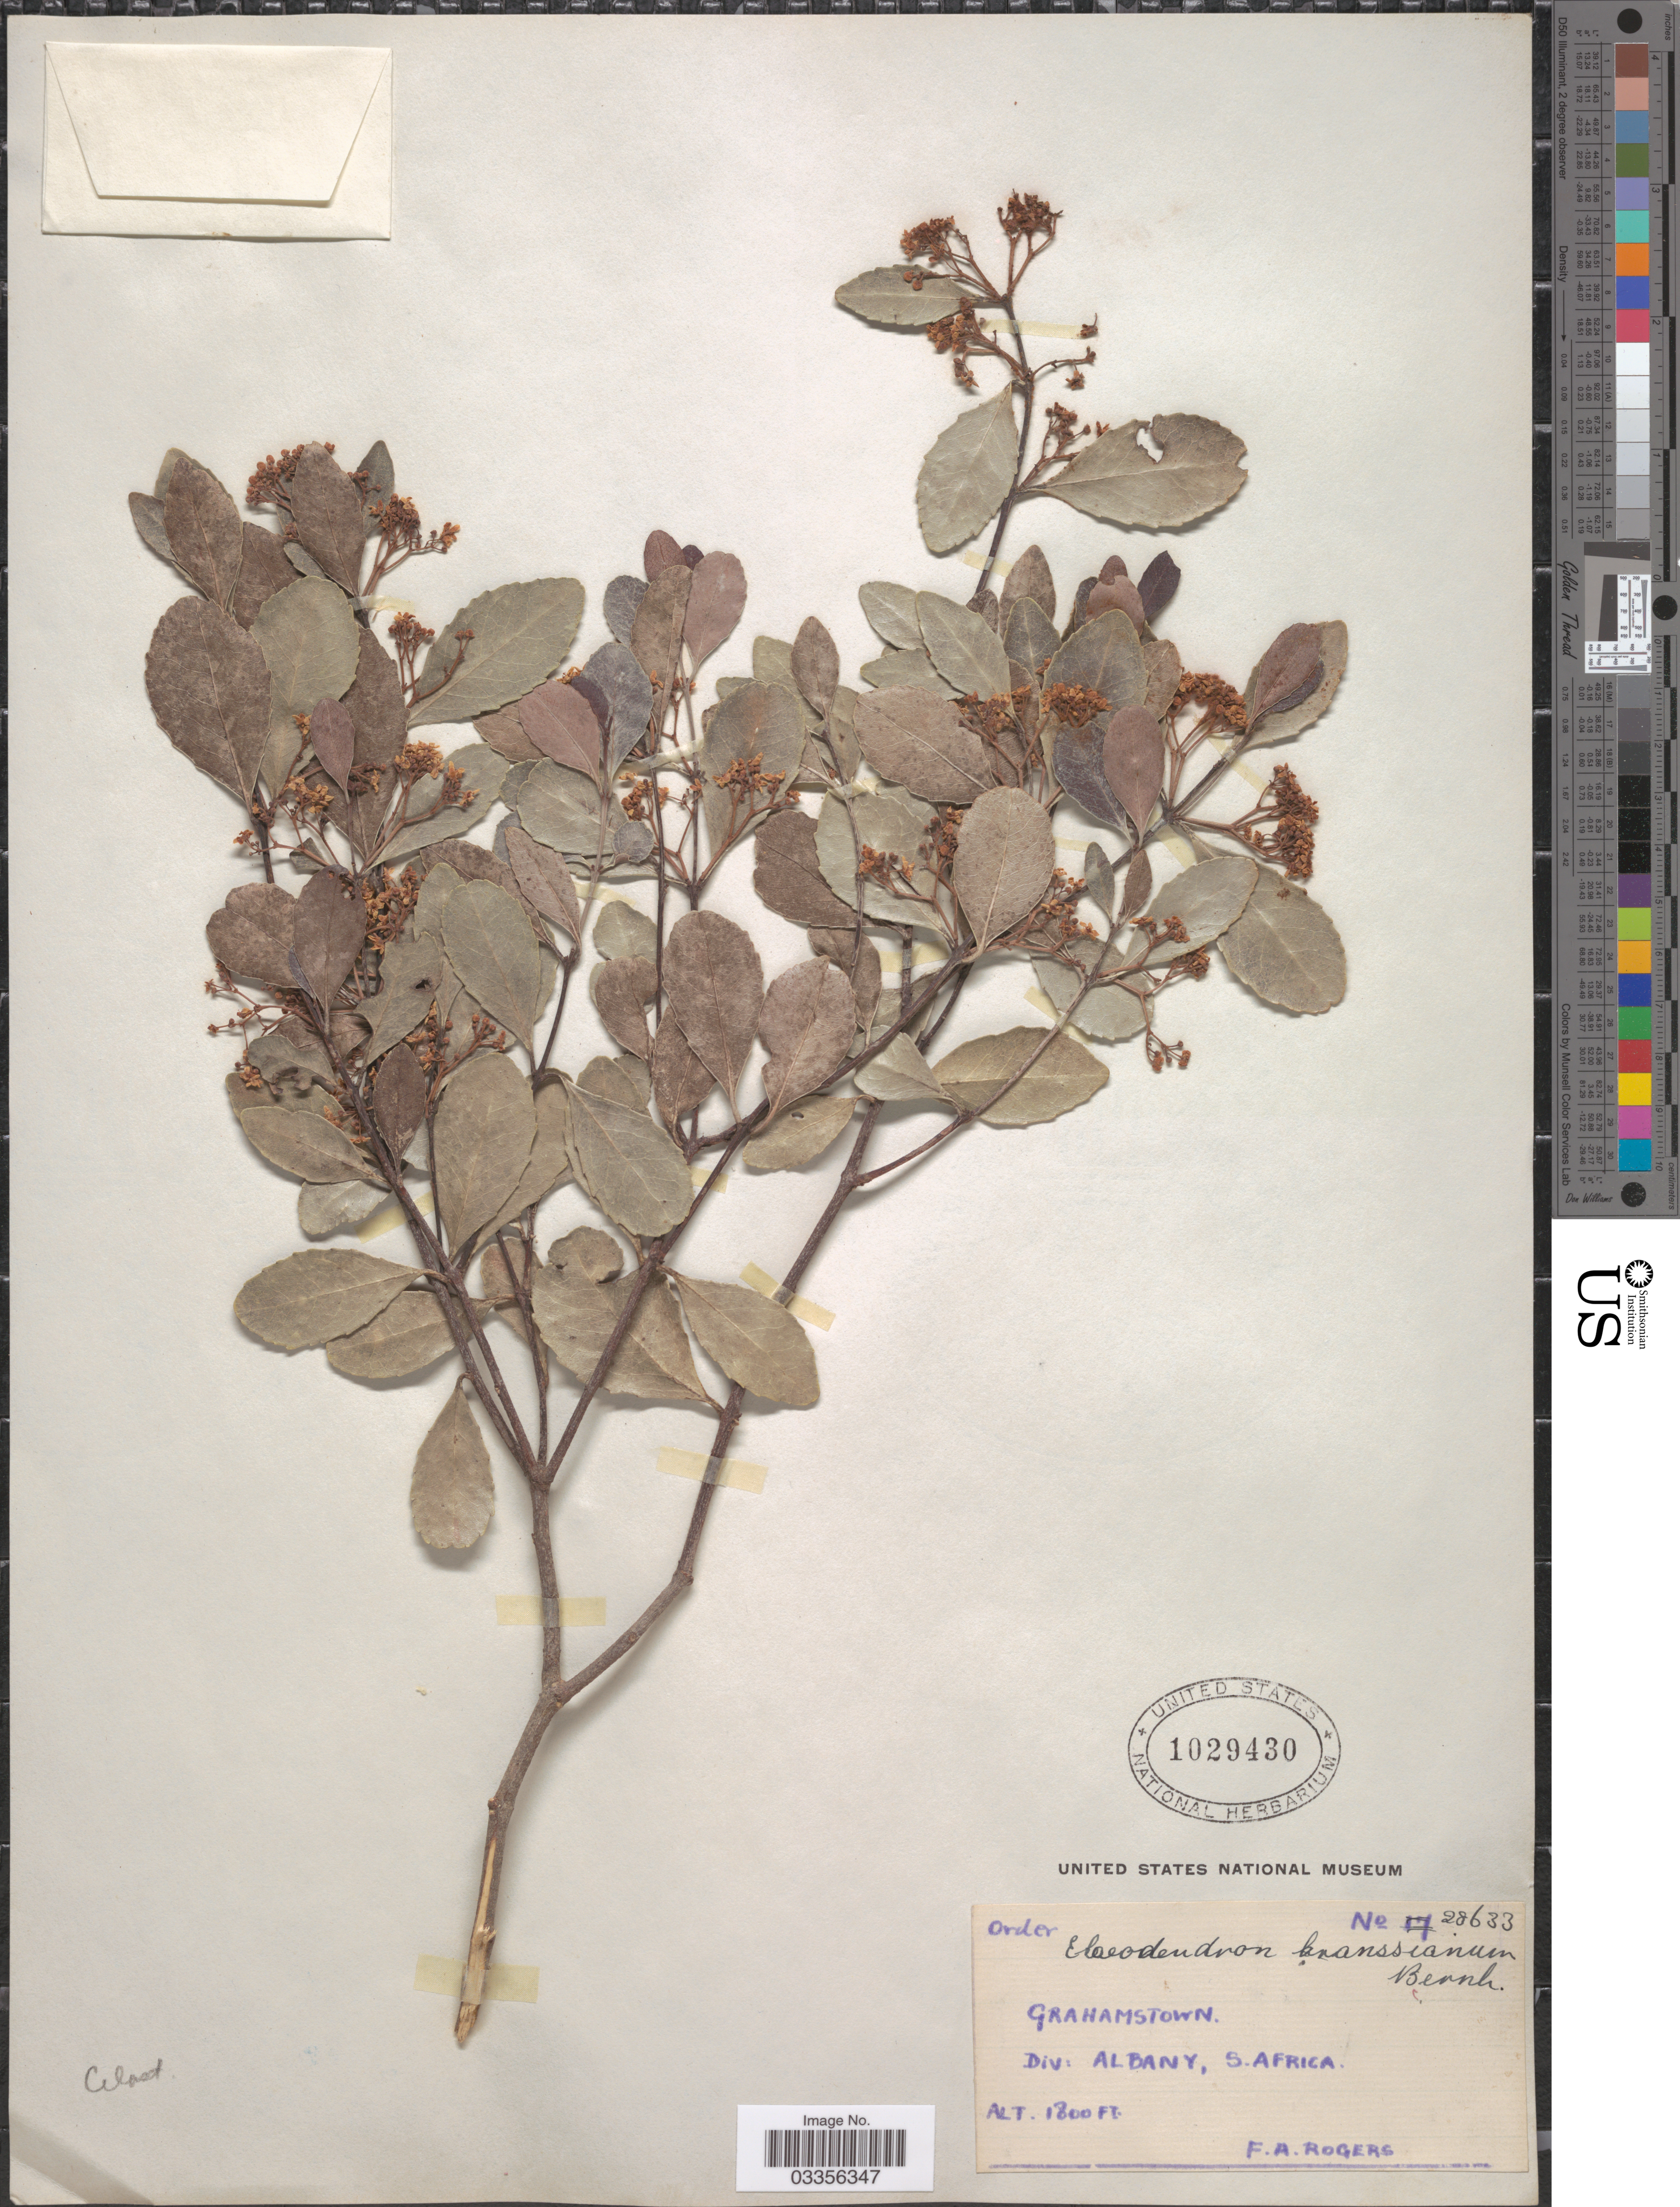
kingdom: Plantae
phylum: Tracheophyta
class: Magnoliopsida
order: Celastrales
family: Celastraceae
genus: Elaeodendron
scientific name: Elaeodendron kraussianum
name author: Sim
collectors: F. A. Rogers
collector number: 28633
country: South Africa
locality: Grahamstown. Div: Albany, S. Africa.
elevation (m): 549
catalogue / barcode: US 1029430